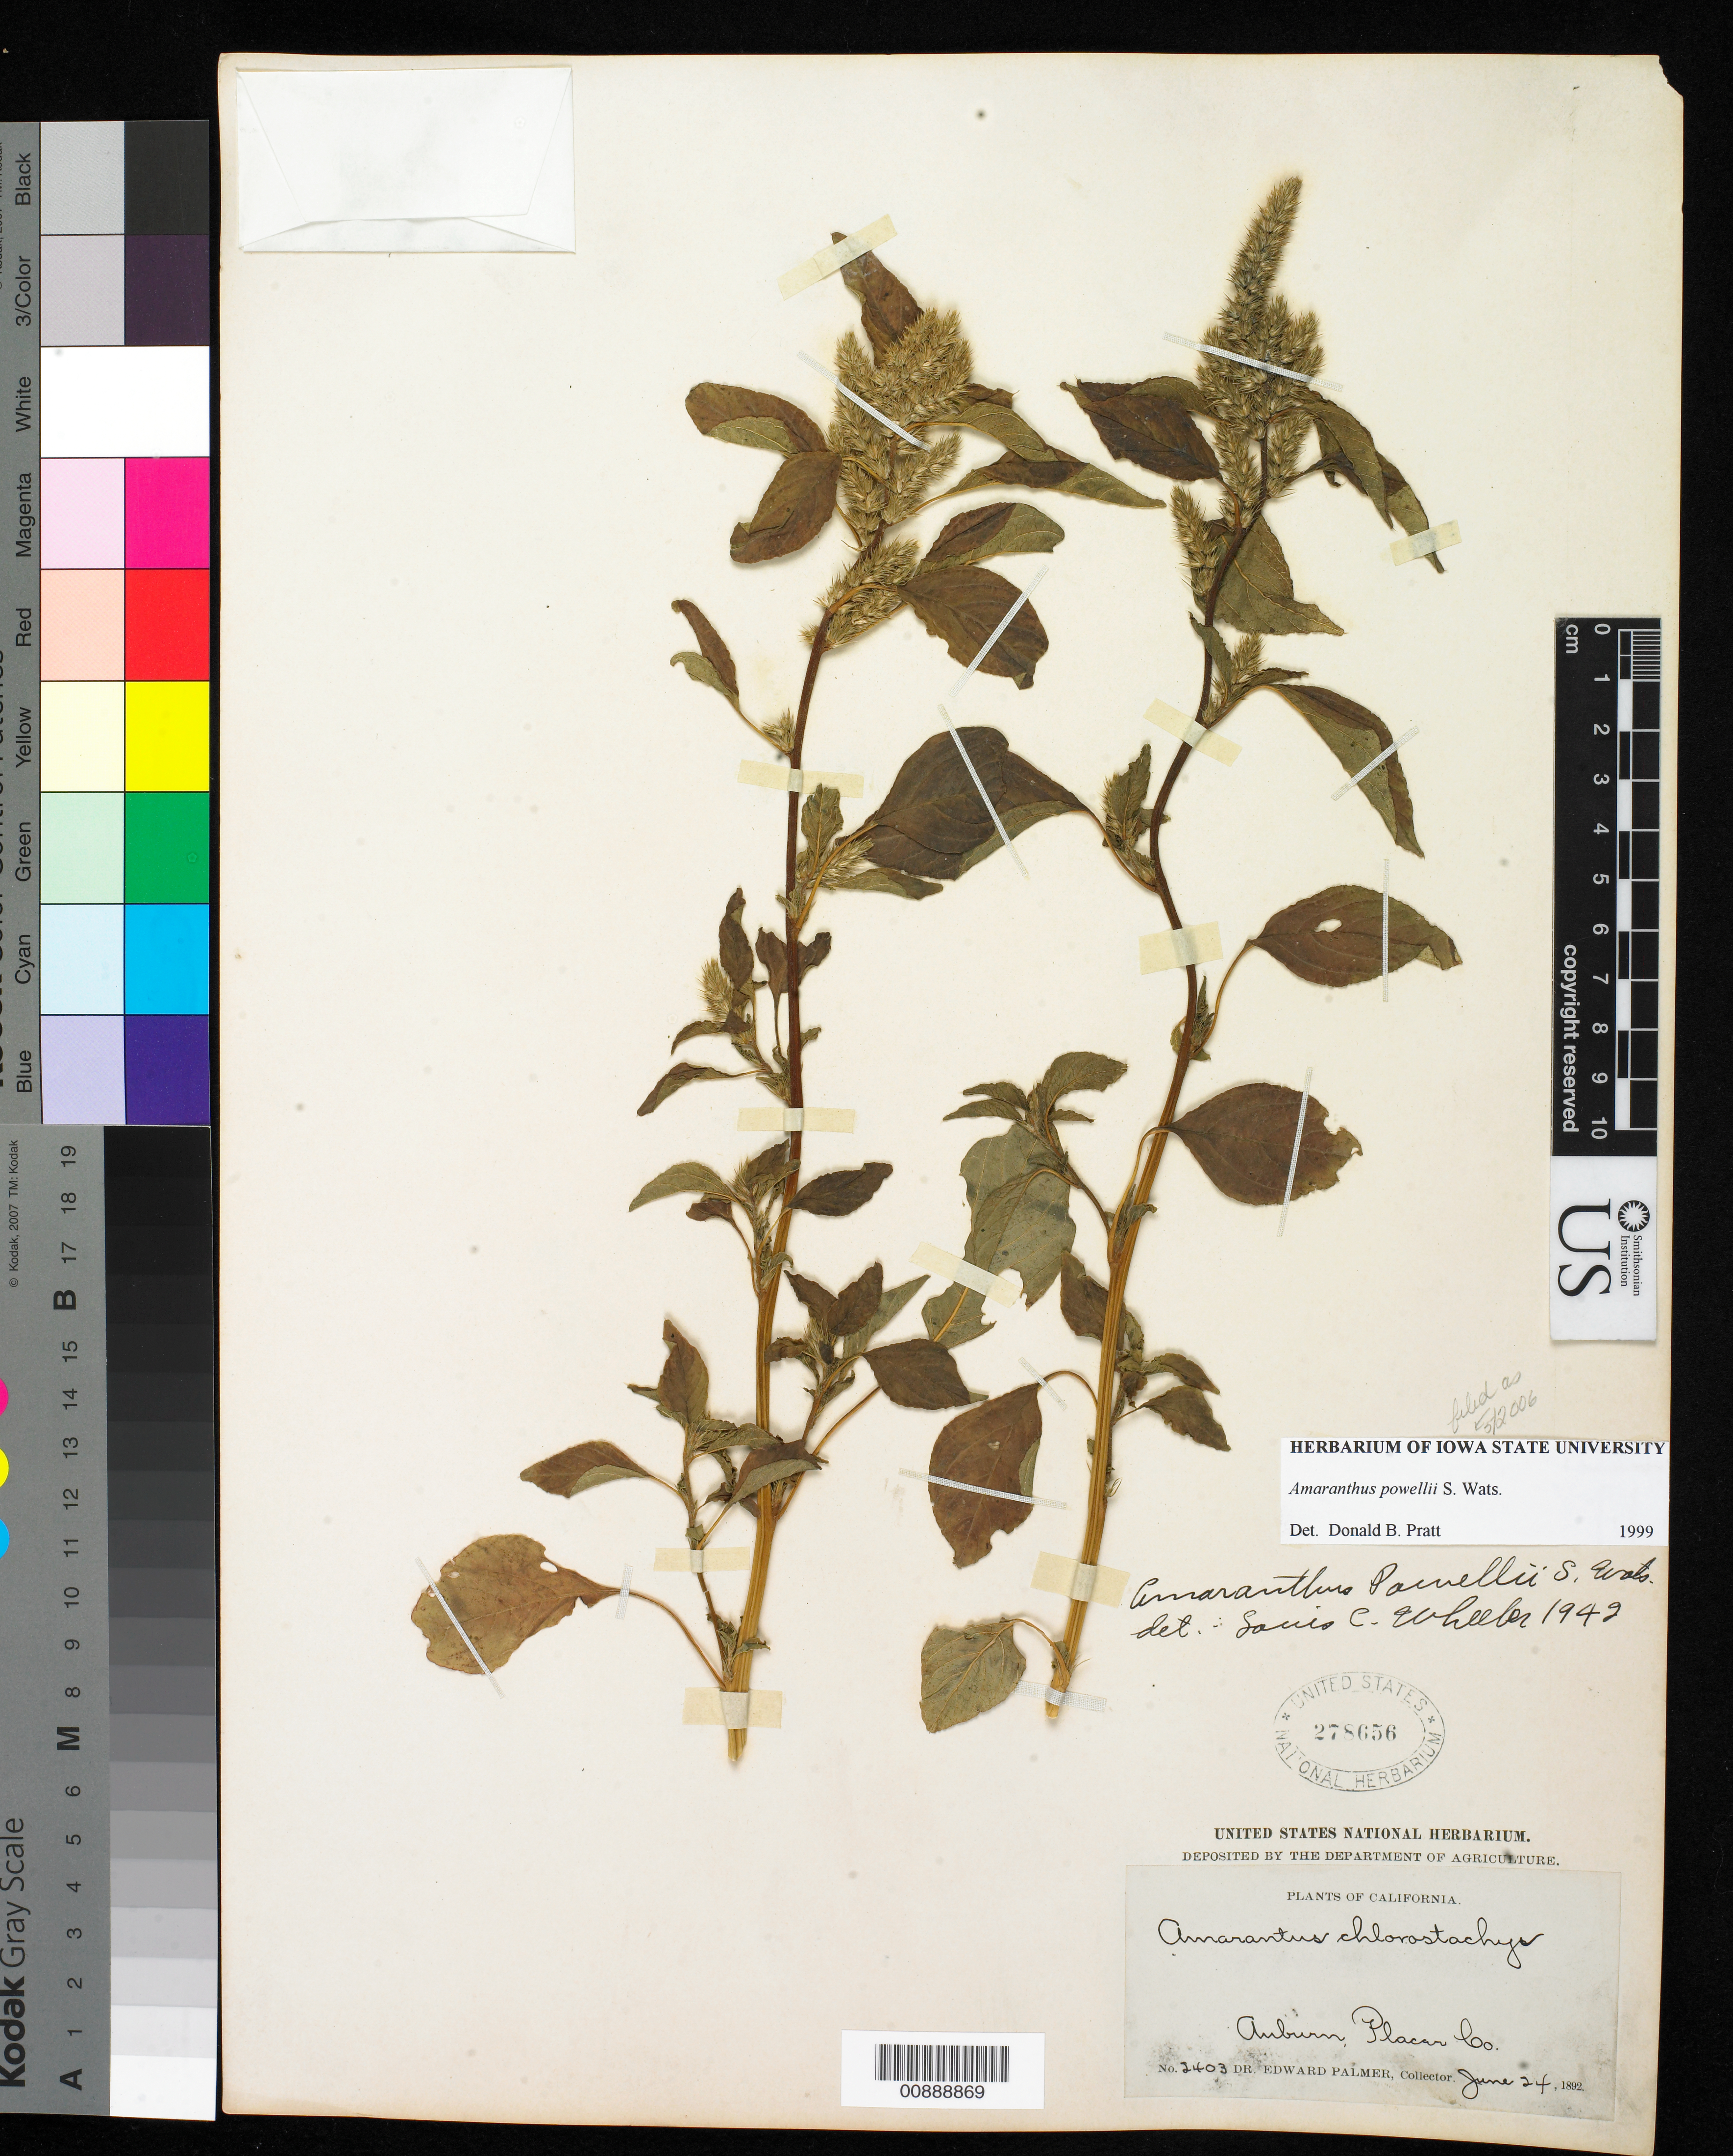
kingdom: Plantae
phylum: Tracheophyta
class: Magnoliopsida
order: Caryophyllales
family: Amaranthaceae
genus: Amaranthus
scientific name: Amaranthus powellii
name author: S. Watson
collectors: E. Palmer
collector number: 2403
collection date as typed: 24 Jun 1892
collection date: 1892-06-24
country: United States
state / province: California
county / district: Placer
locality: Auburn, Placer County, California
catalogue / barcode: US 278656